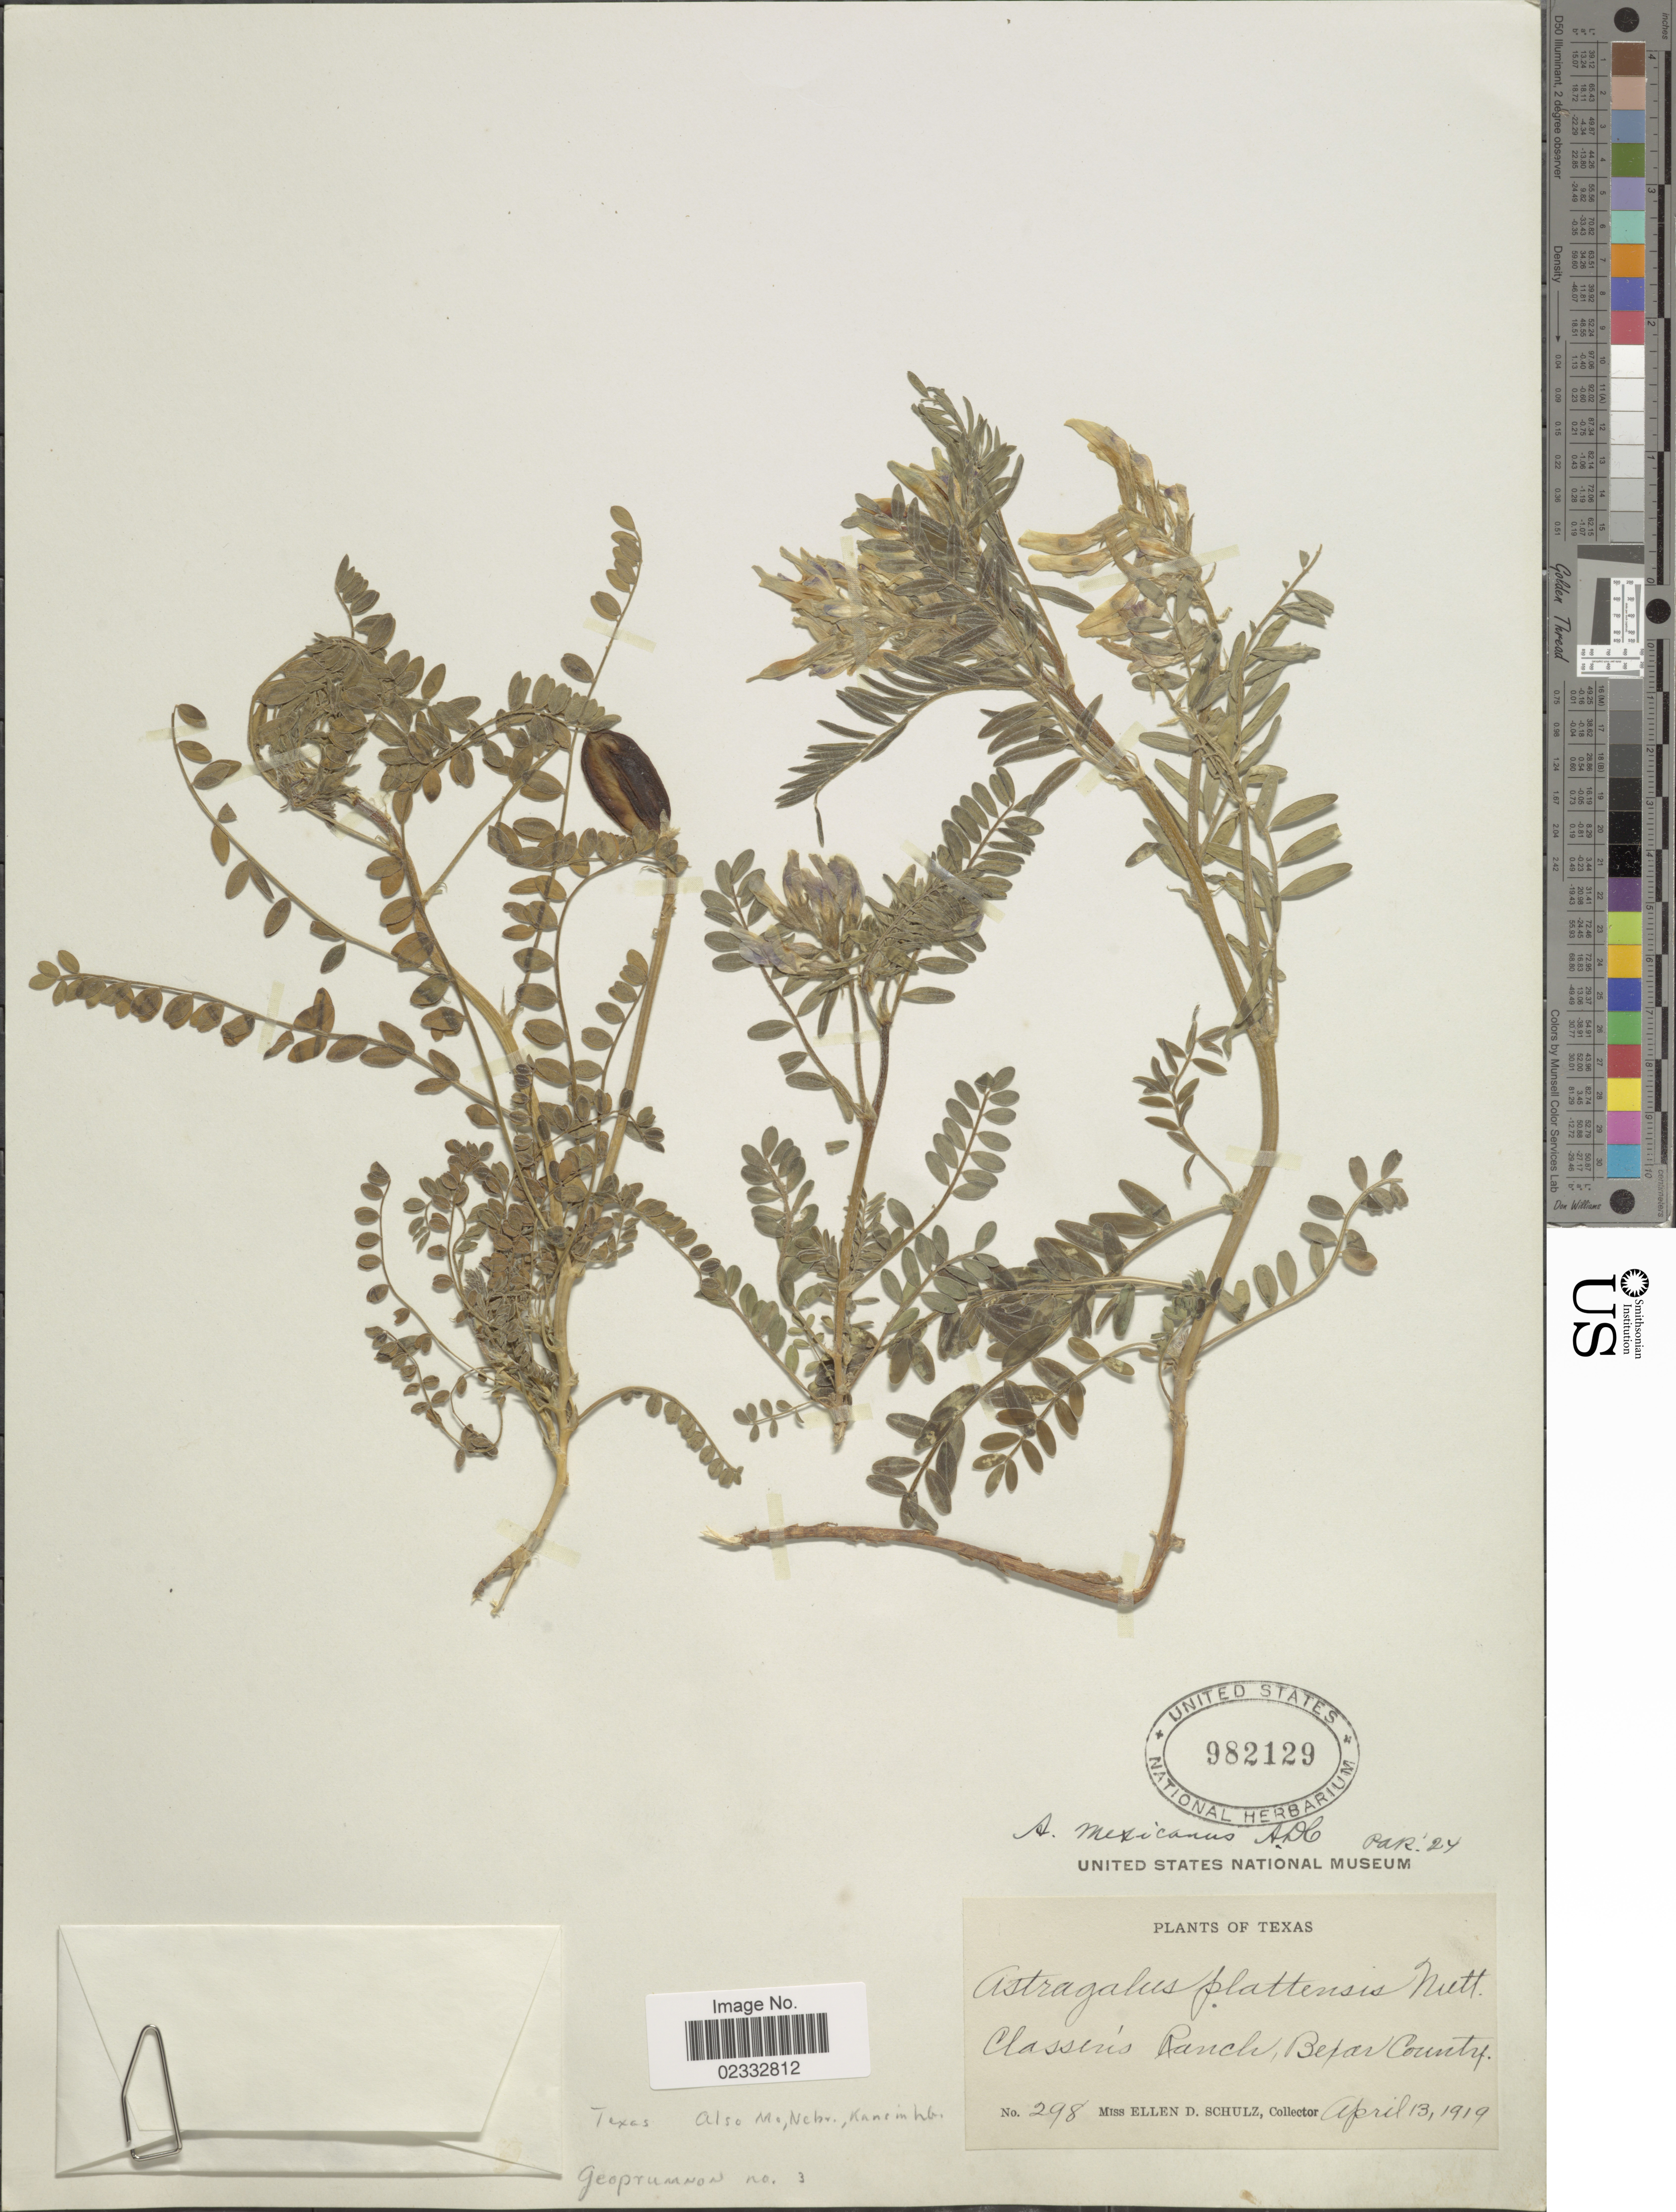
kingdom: Plantae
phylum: Tracheophyta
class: Magnoliopsida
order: Fabales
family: Fabaceae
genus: Astragalus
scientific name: Astragalus mexicanus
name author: A. DC.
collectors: E. D. Schulz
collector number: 298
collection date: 1919-04-13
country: United States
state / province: Texas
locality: Classer's Ranch. Bexar County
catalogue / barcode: US 982129